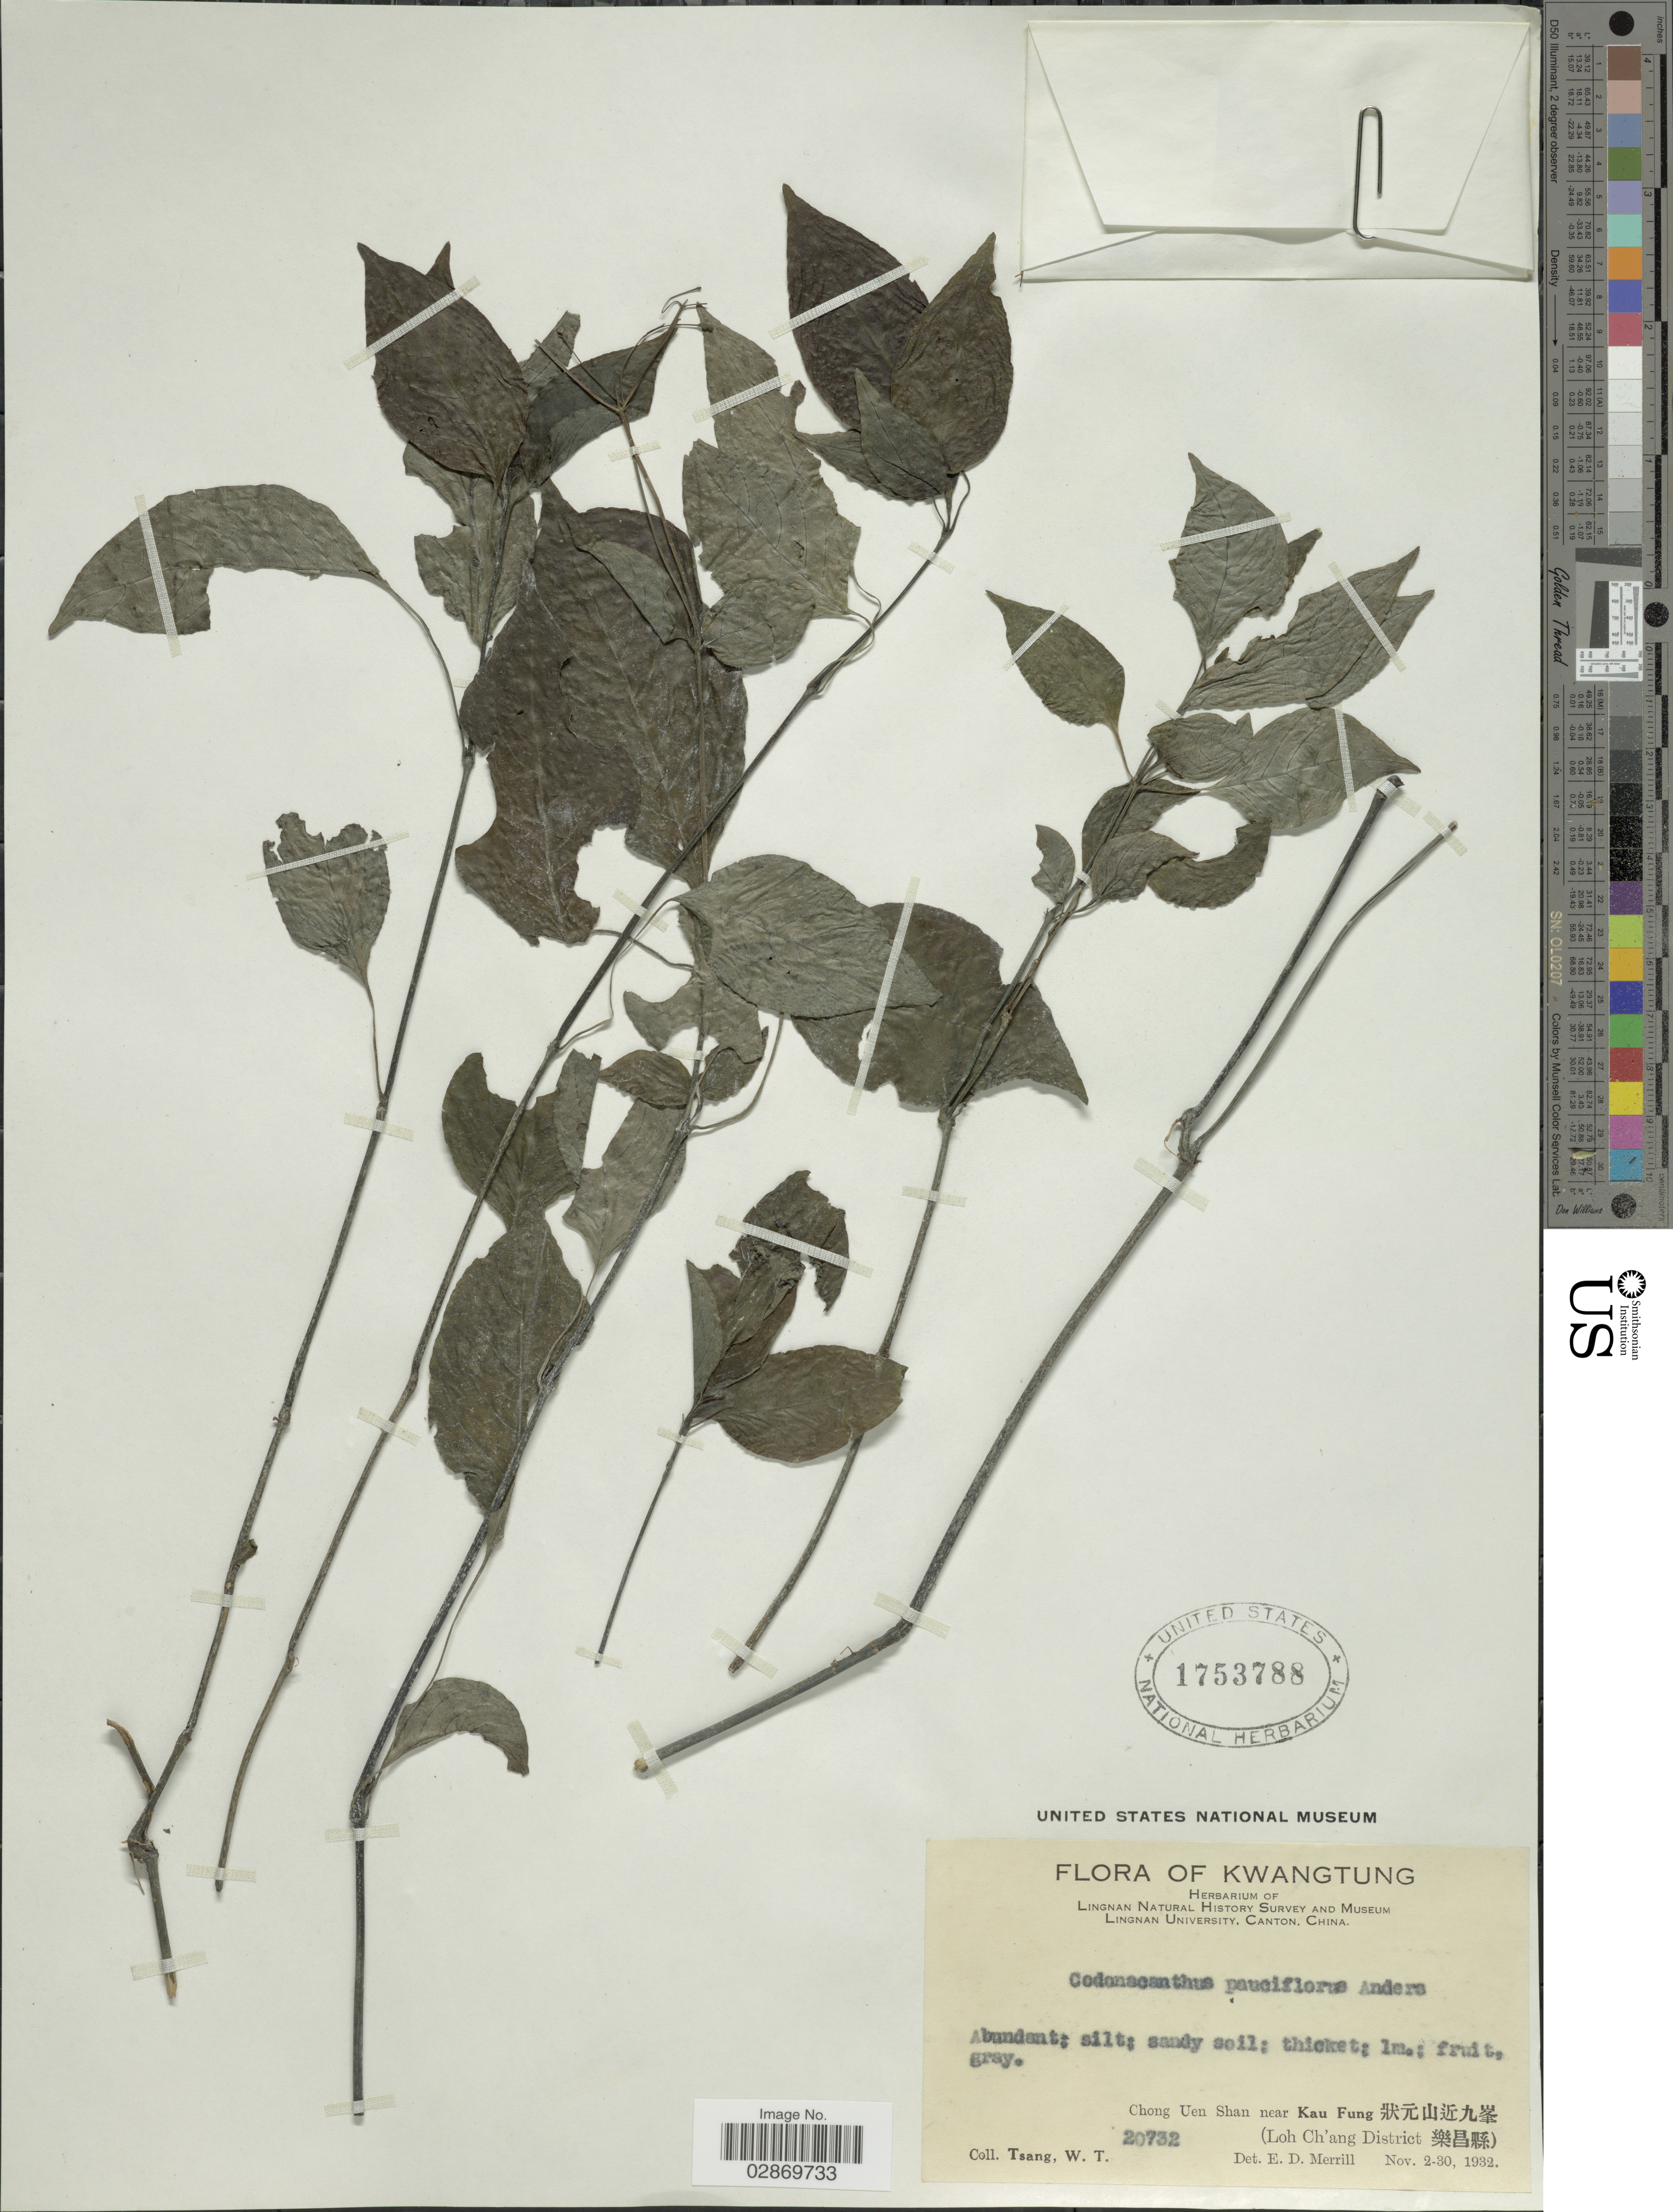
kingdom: Plantae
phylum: Tracheophyta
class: Magnoliopsida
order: Lamiales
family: Acanthaceae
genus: Codonacanthus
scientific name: Codonacanthus pauciflorus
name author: (Nees) Nees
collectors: W. T. Tsang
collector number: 20732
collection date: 1932-11-02/1932-11-30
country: China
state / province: Guangdong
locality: Kwangtung, Chong Uen Shan near Kau Fung, X, Loh Ch'ang District, X.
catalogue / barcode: US 1753788